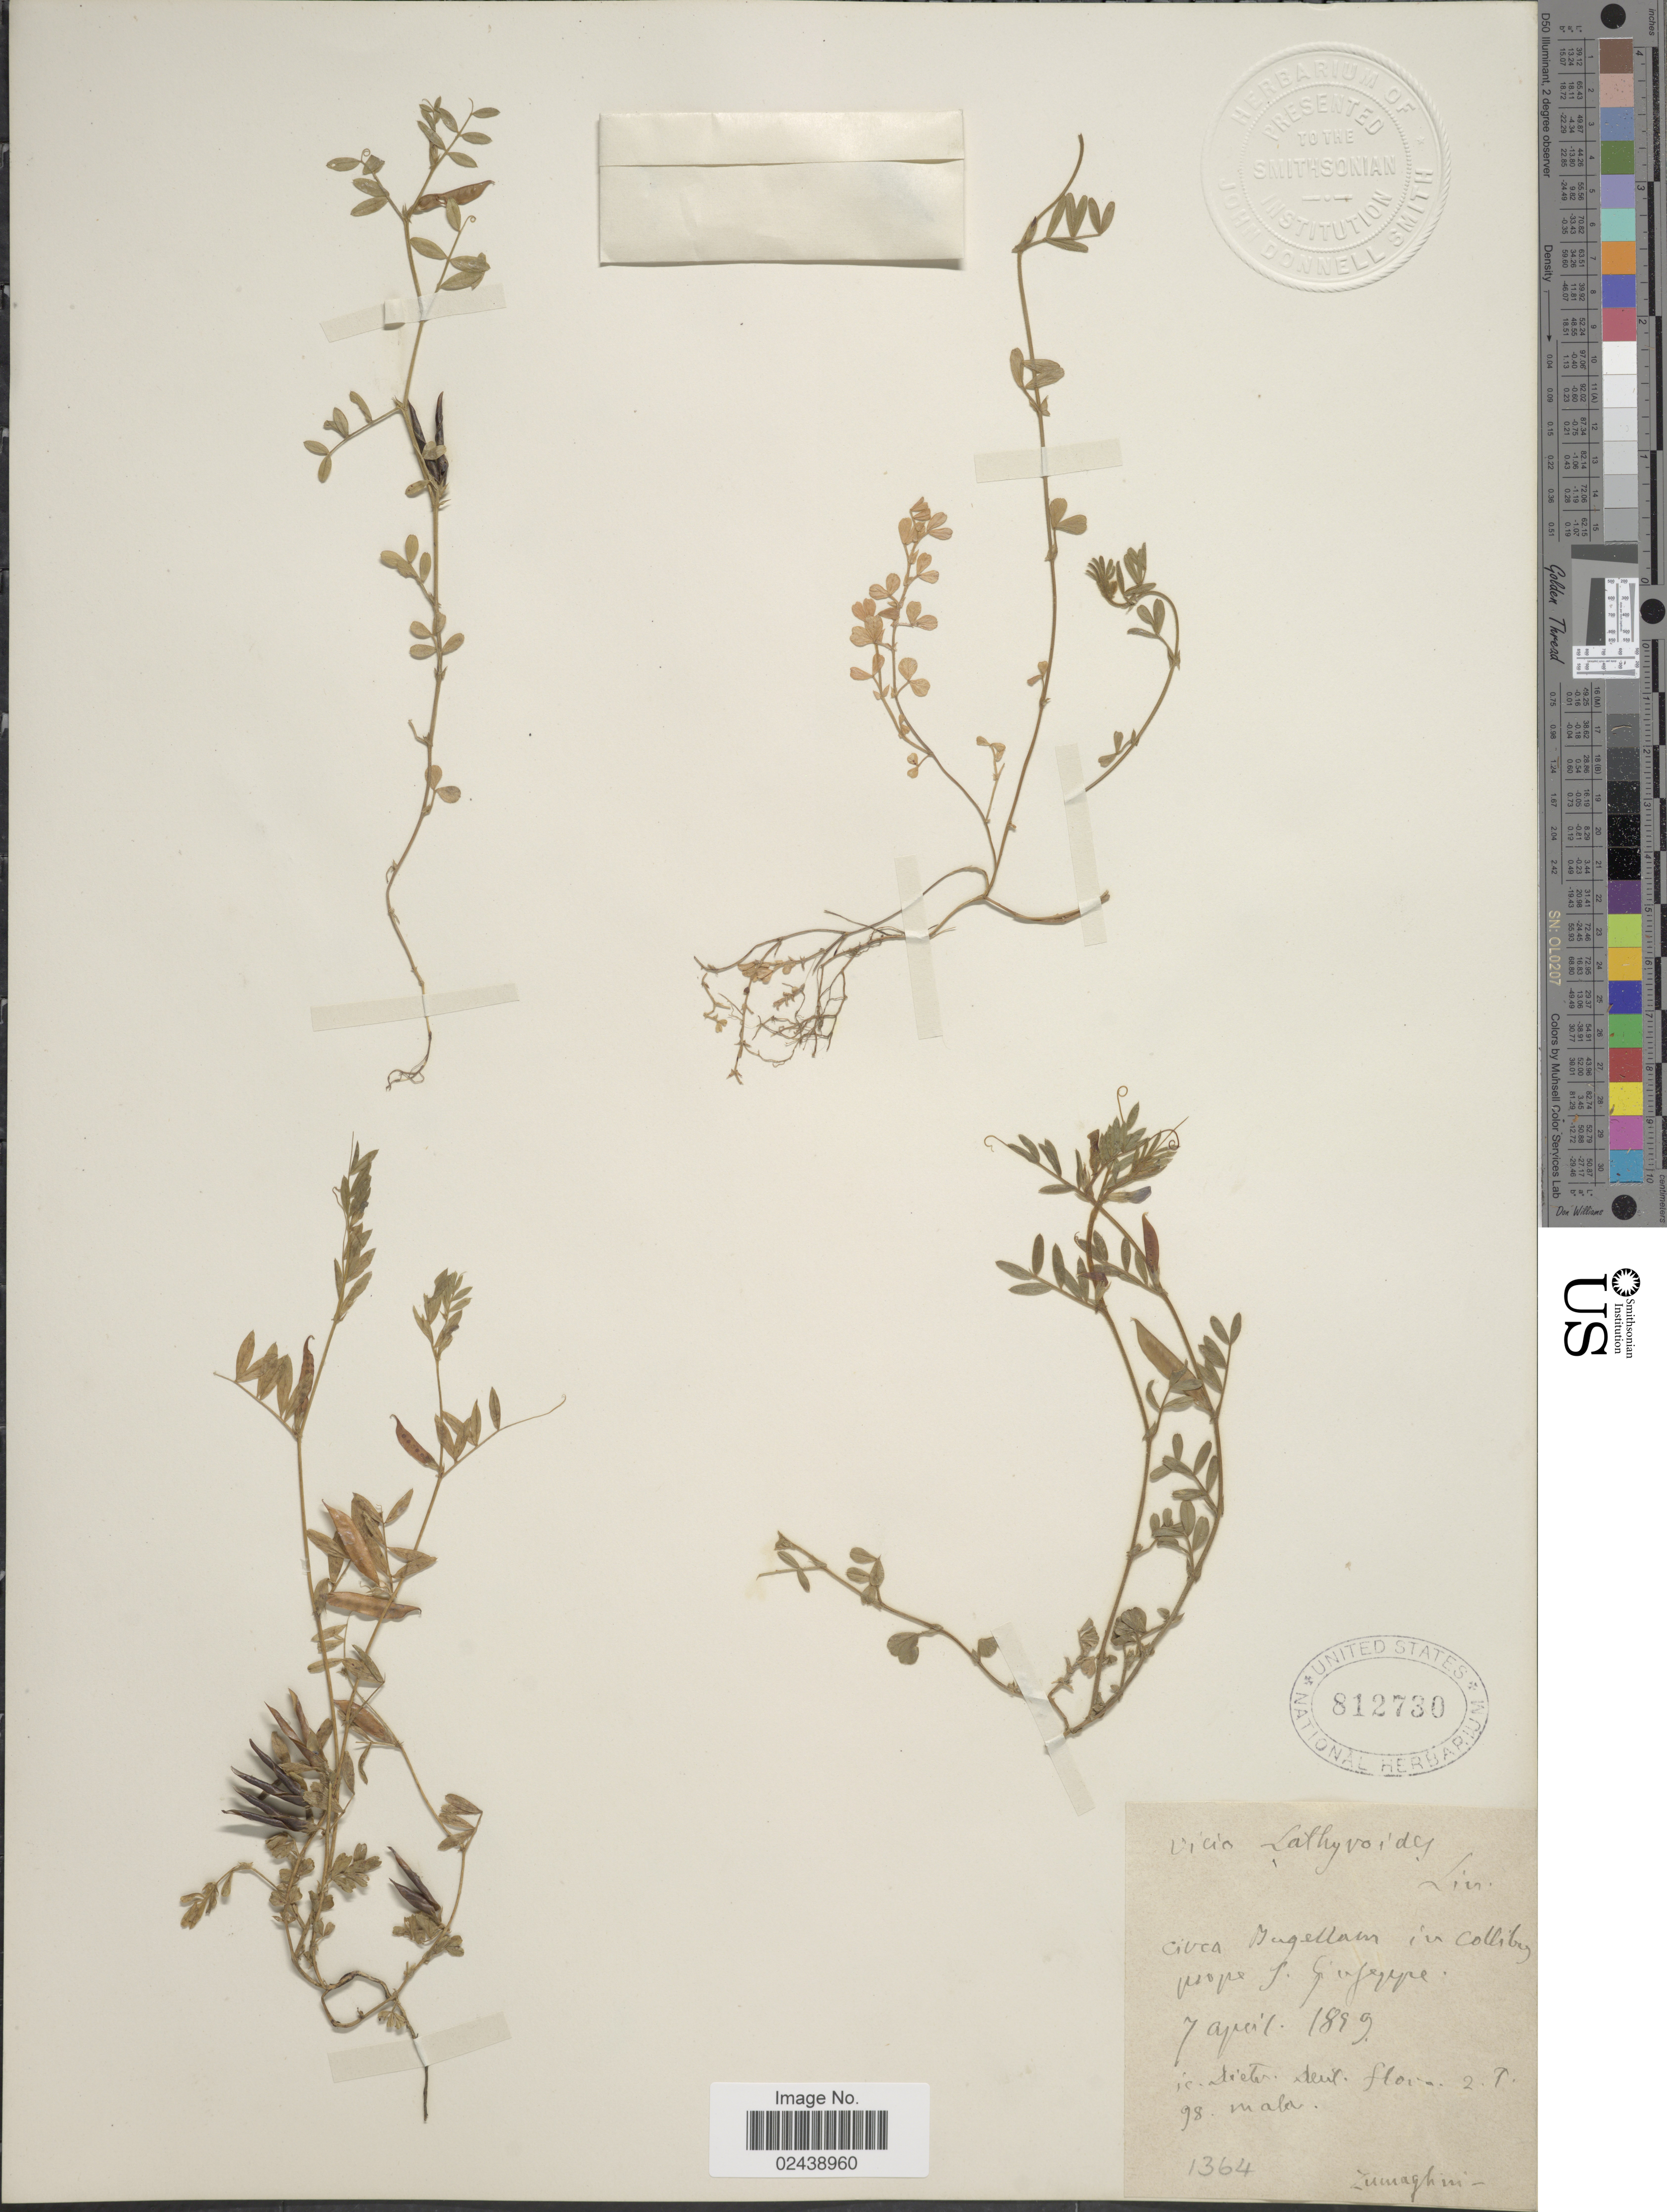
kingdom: Plantae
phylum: Tracheophyta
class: Magnoliopsida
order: Fabales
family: Fabaceae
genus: Vicia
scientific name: Vicia lathyroides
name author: L.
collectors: Zumaghiri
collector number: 1364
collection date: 1899-04-07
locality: Circa Magellan in collibus prope S. Gufqyre [interpreted]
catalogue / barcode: US 812730